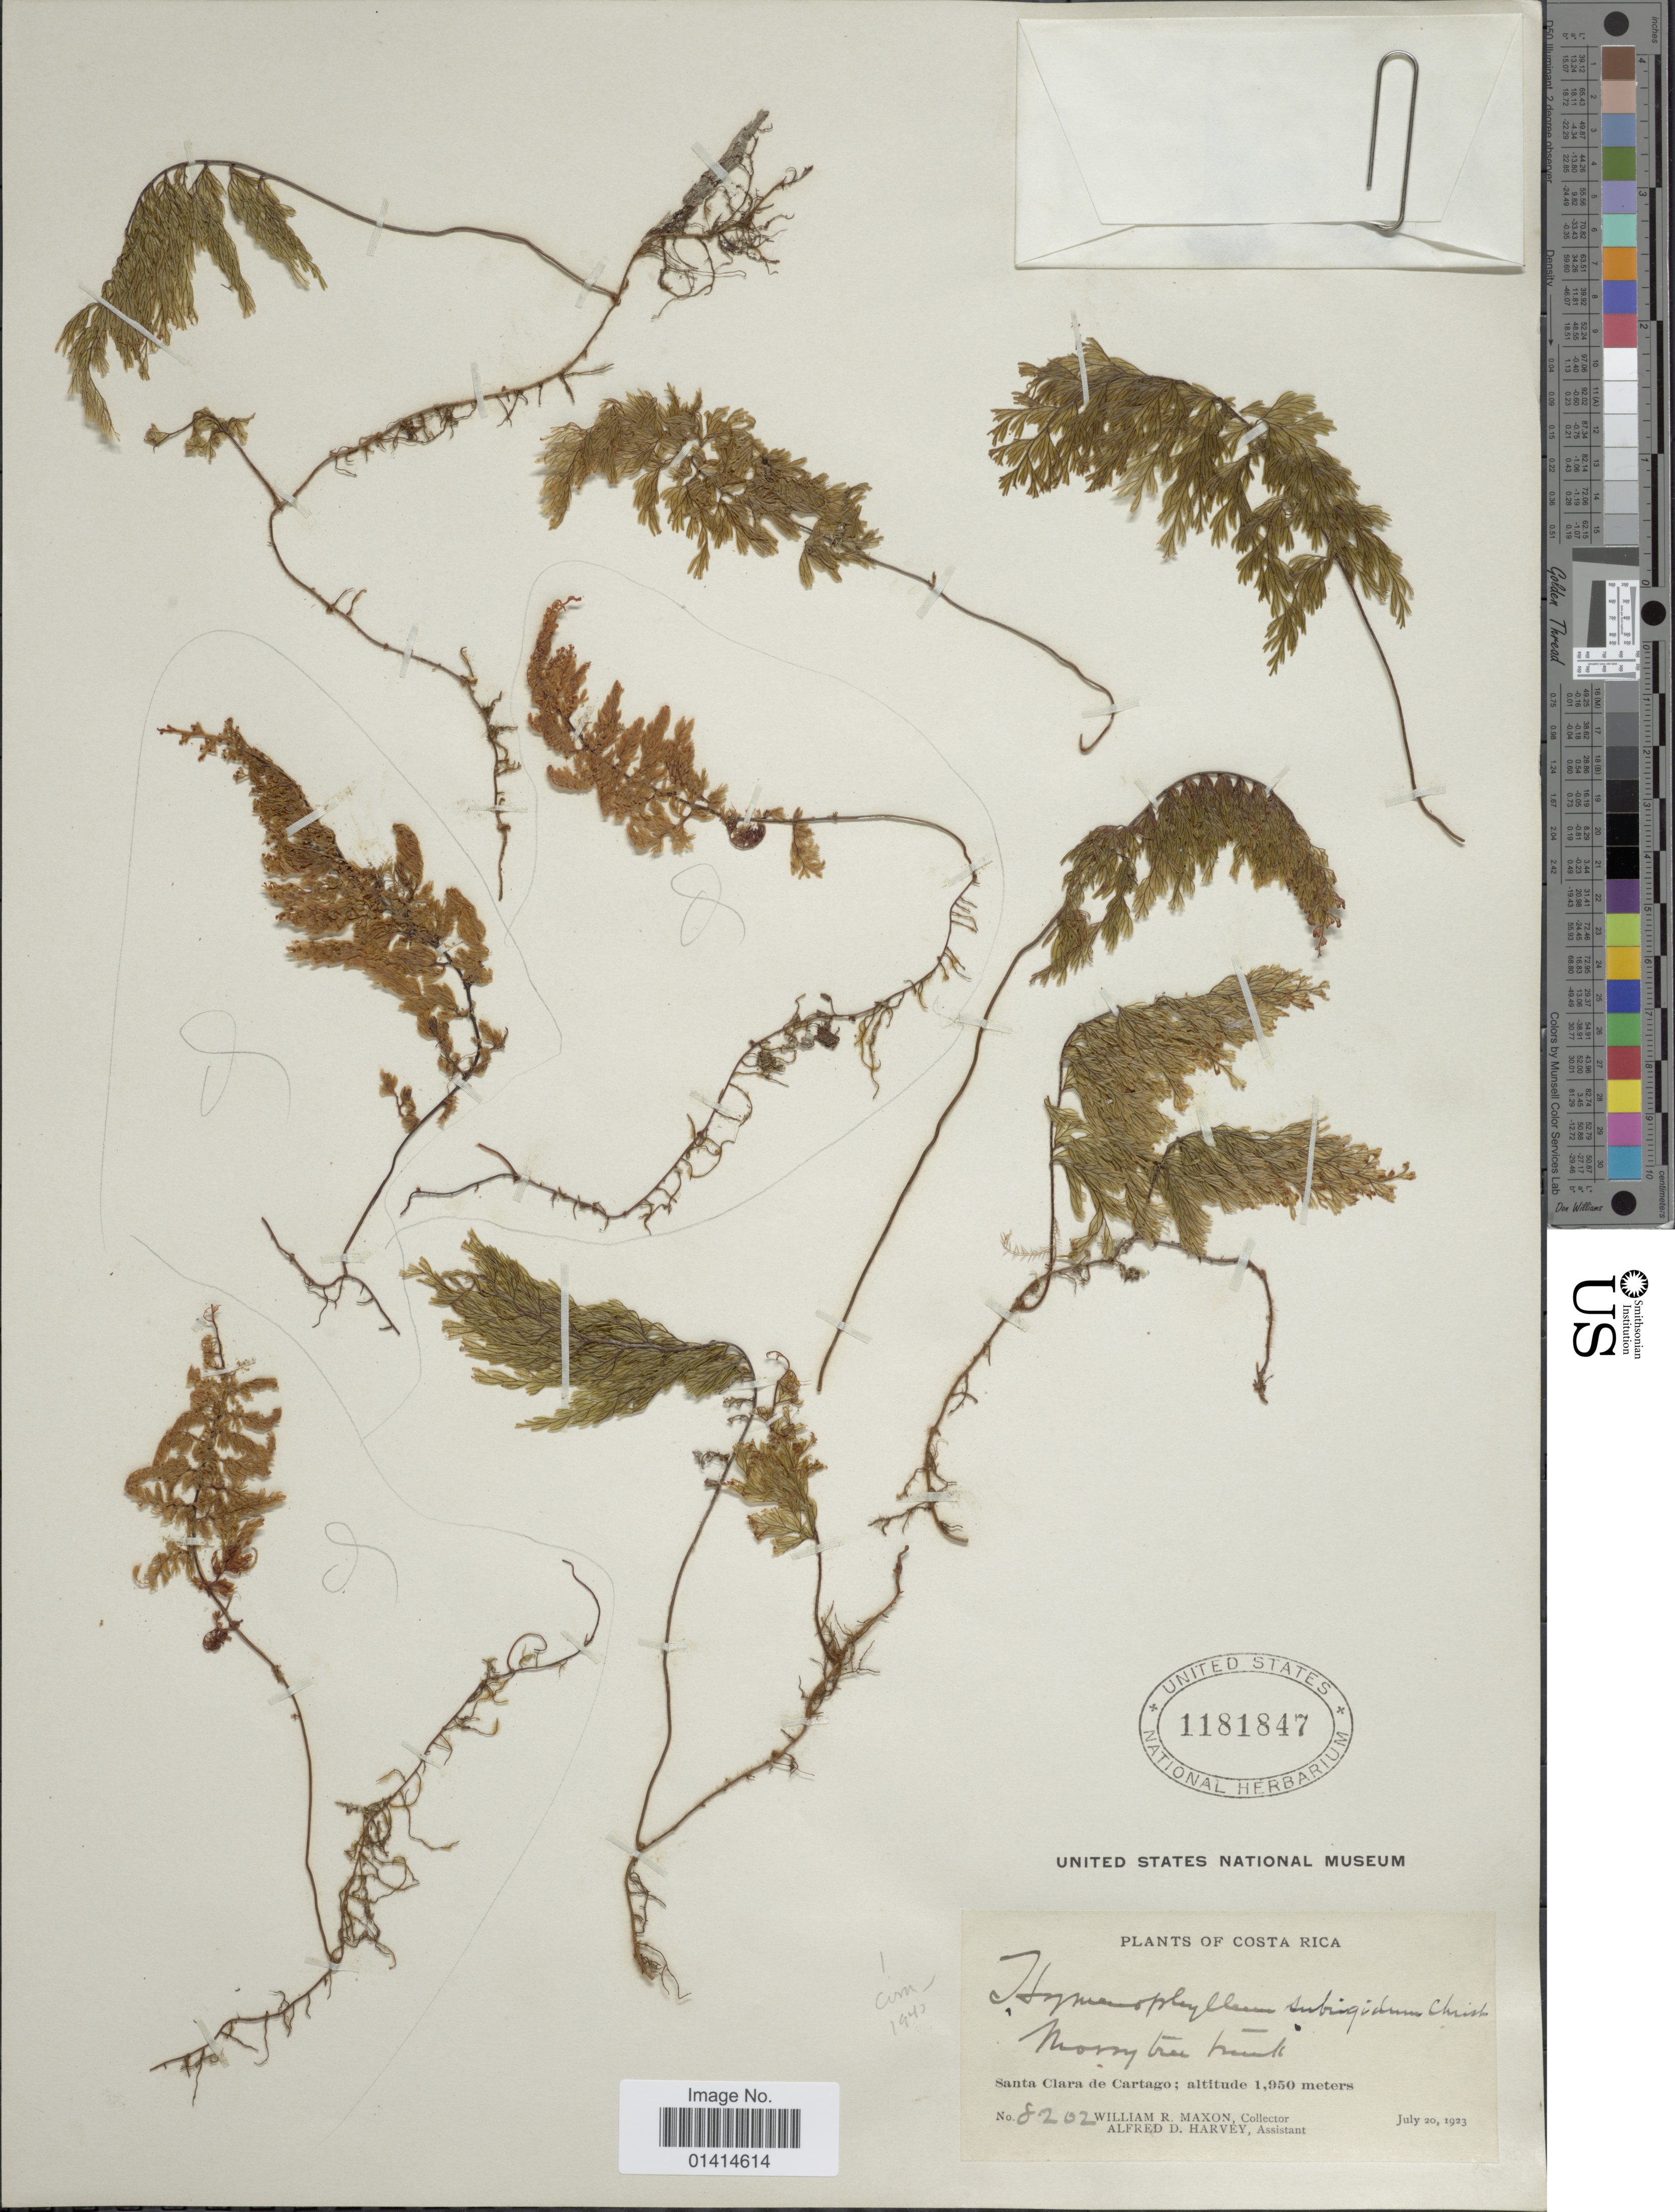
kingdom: Plantae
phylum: Tracheophyta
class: Polypodiopsida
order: Hymenophyllales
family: Hymenophyllaceae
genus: Hymenophyllum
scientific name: Hymenophyllum subrigidum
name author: Christ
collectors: W. R. Maxon & A. D. Harvey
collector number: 8202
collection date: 1923-07-20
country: Costa Rica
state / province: Cartago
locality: Santa Clara de Cartago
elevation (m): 1950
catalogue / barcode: US 1181847